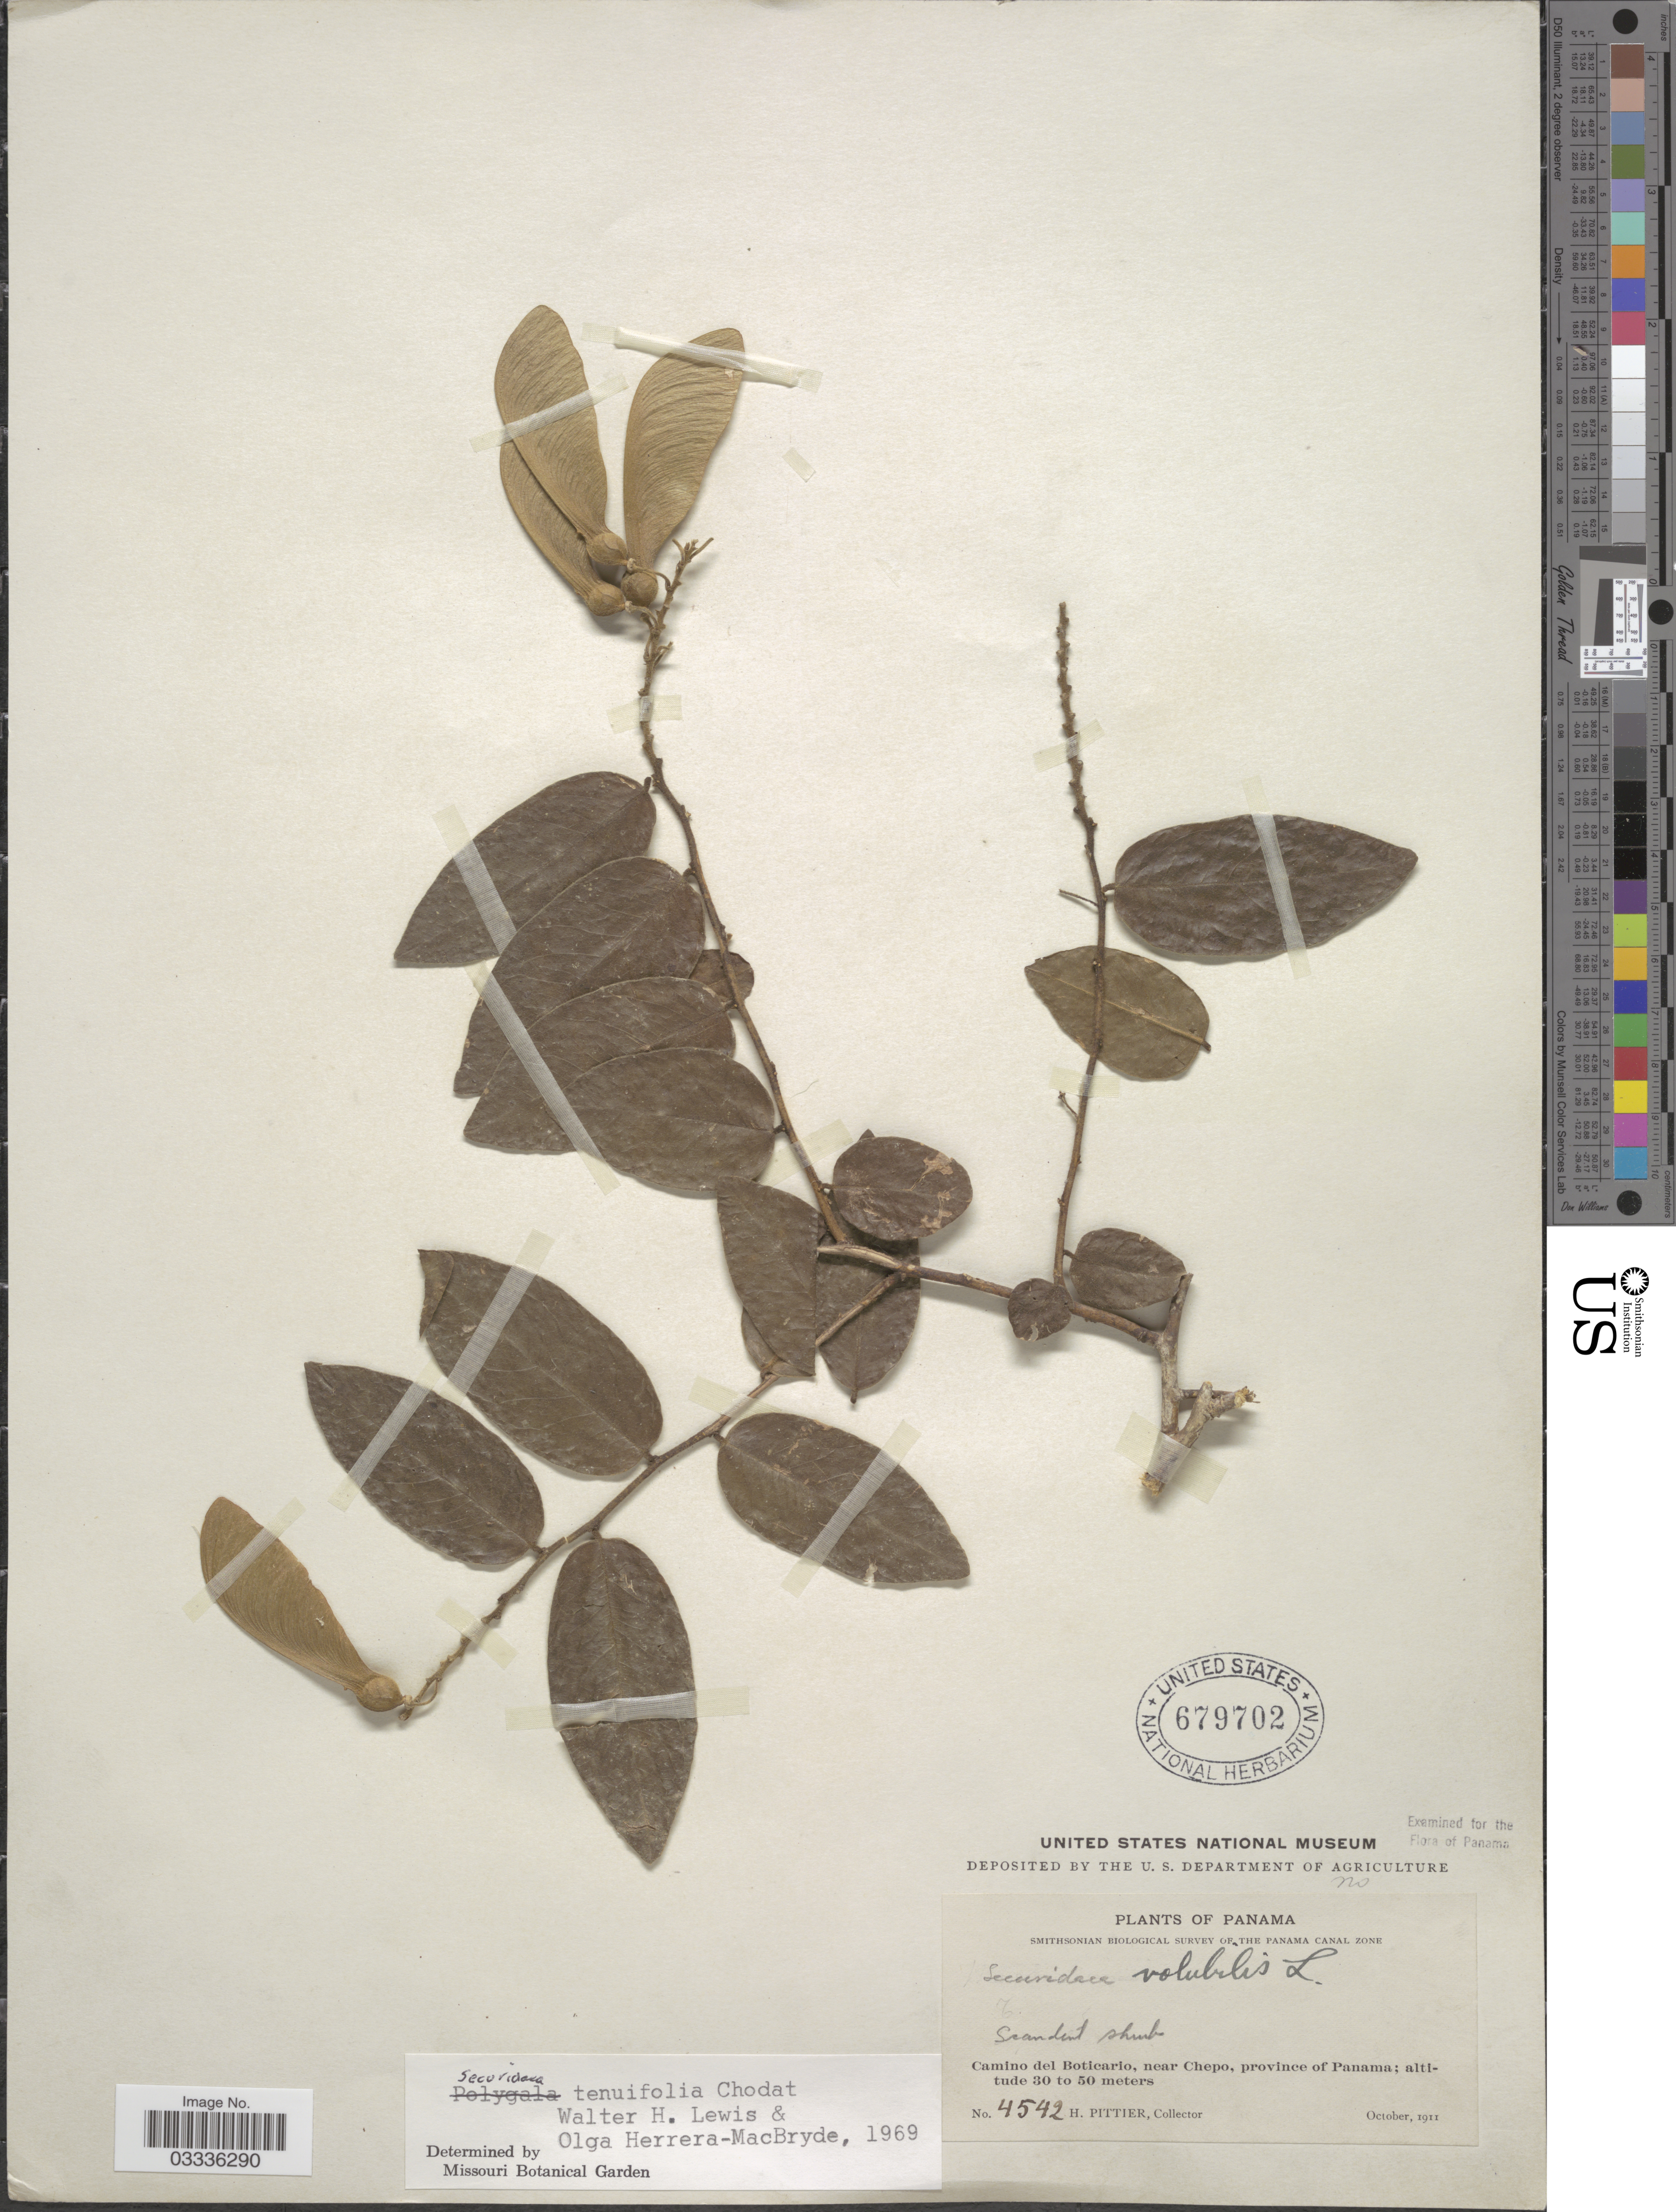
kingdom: Plantae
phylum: Tracheophyta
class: Magnoliopsida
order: Fabales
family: Polygalaceae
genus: Securidaca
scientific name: Securidaca tenuifolia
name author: Chodat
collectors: H. F. Pittier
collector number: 4542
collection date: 1911-10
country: Panama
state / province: Panamá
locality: Camino del Boticario, near Chepo.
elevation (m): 30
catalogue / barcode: US 679702